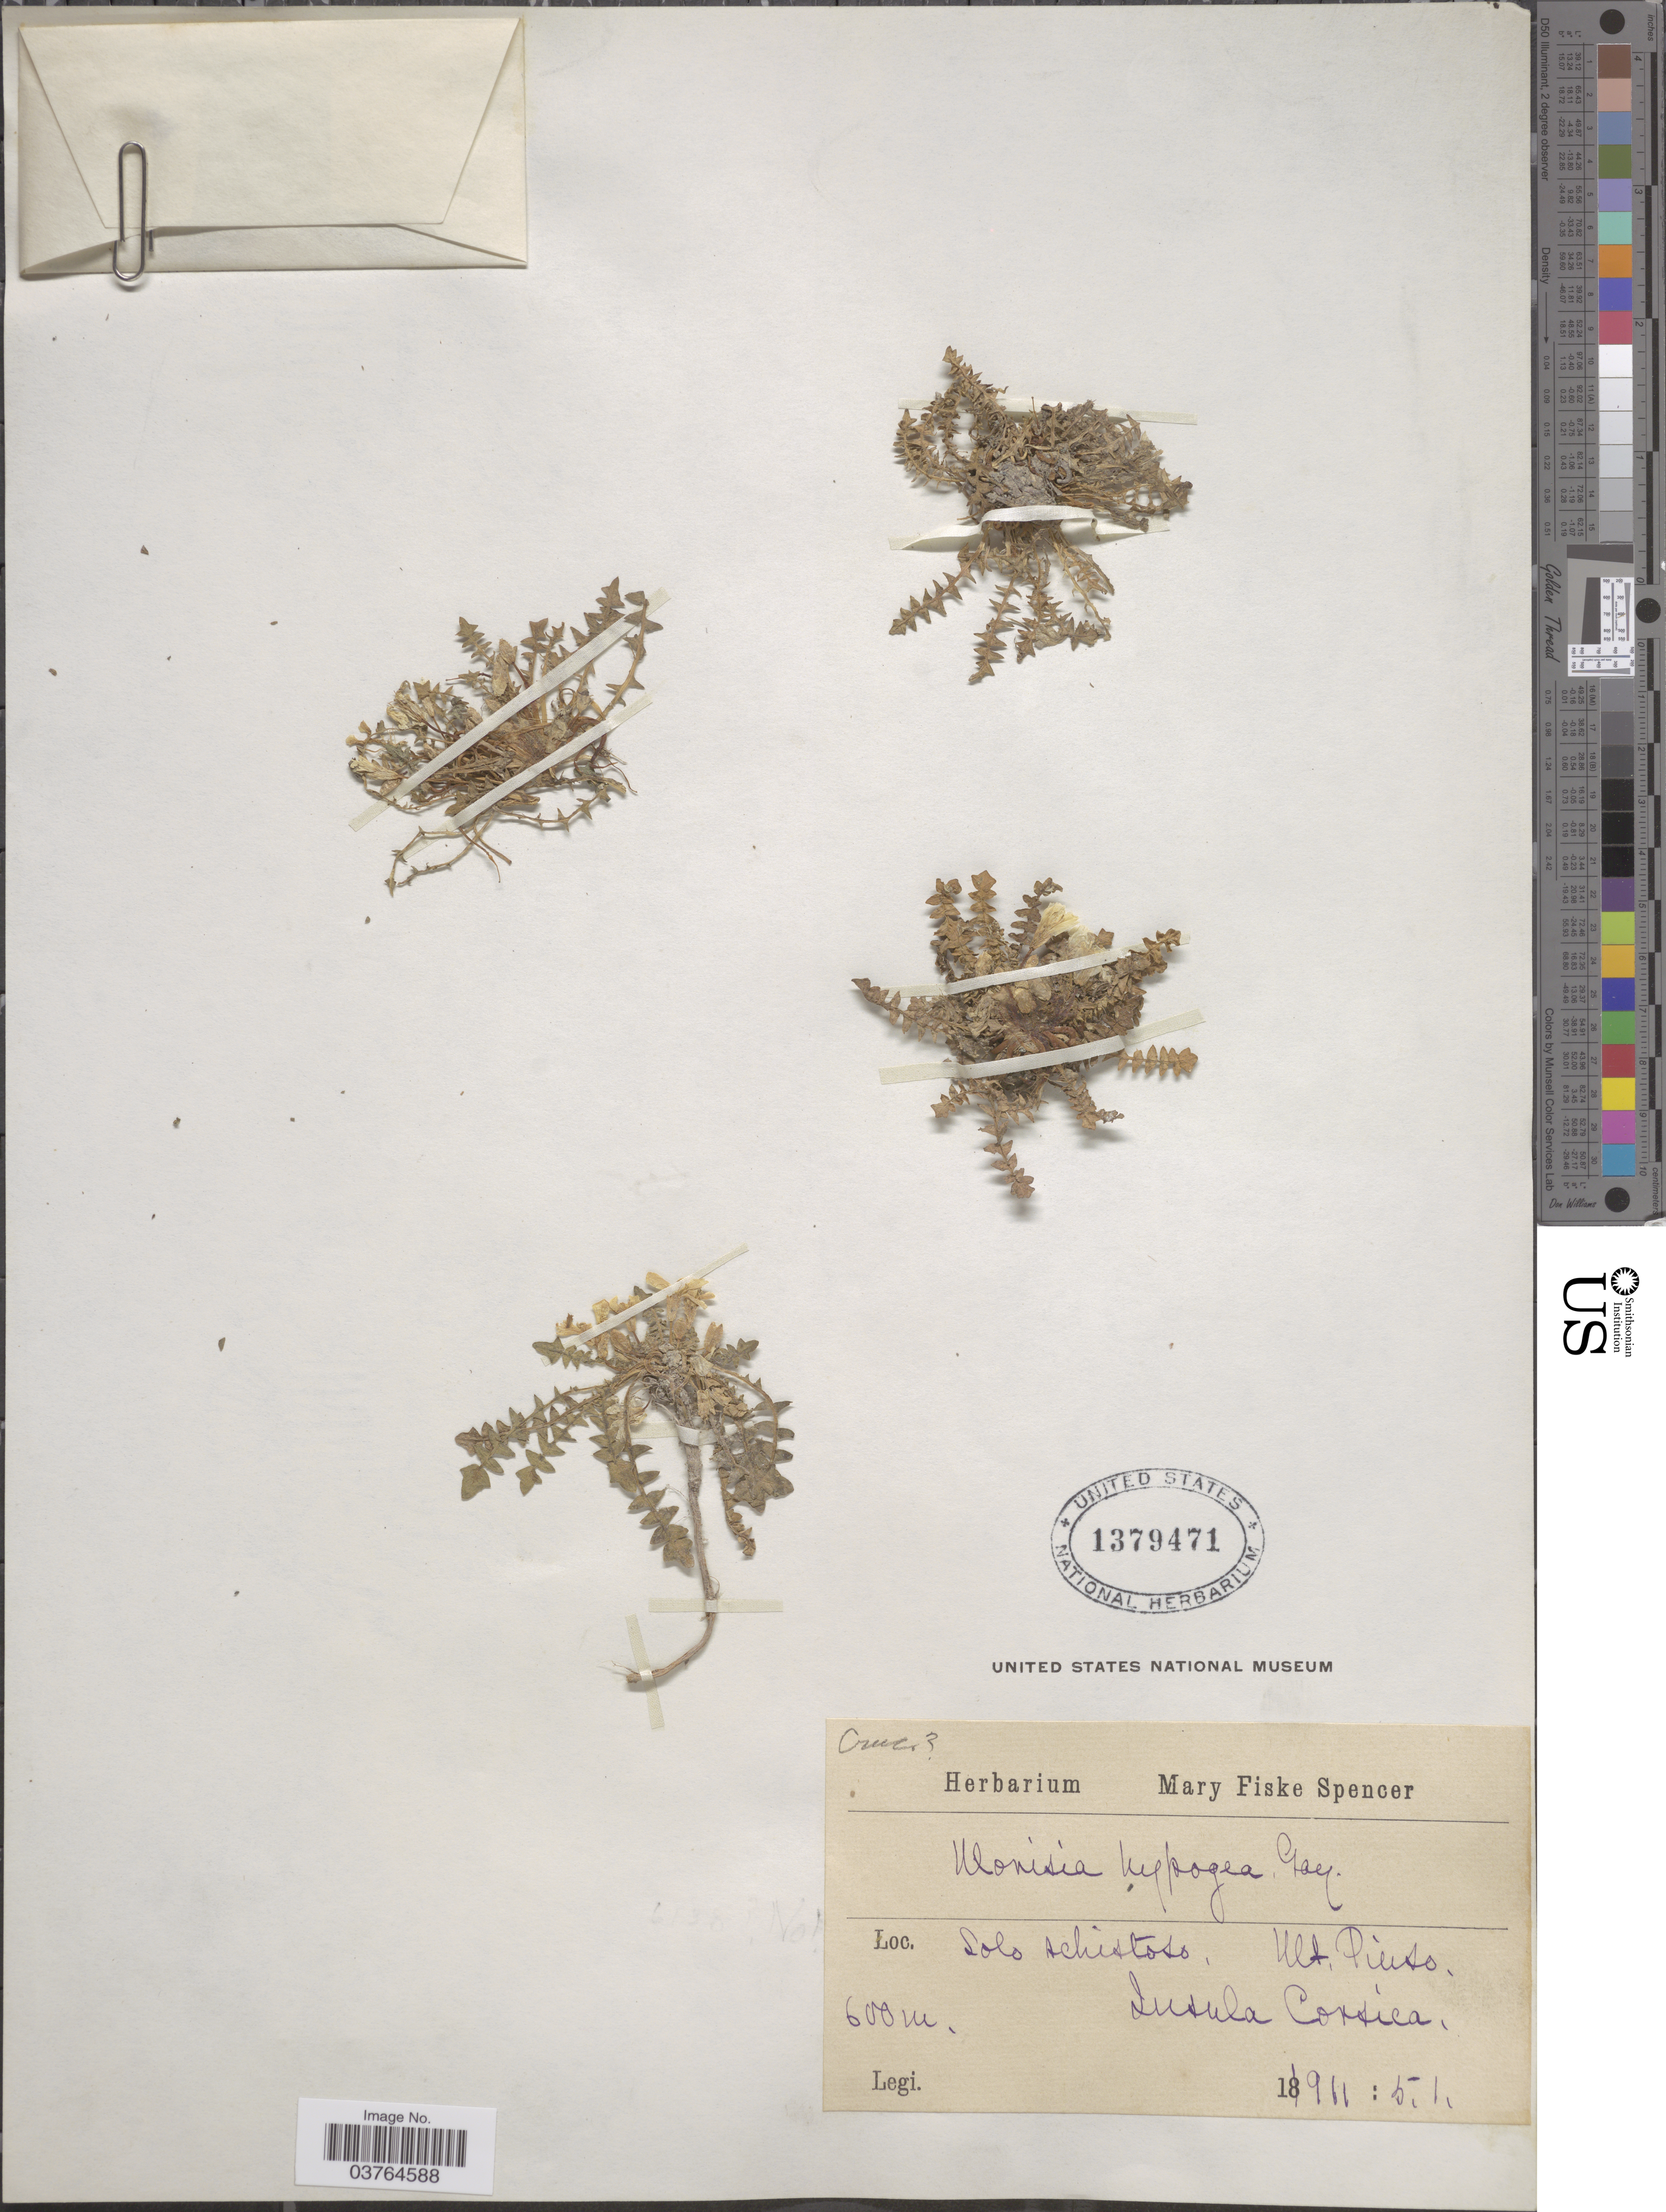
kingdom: Plantae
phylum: Tracheophyta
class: Magnoliopsida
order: Brassicales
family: Brassicaceae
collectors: ex herb. Spencer, Mary Fiske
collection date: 1911-01-05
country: France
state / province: Corsica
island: Corse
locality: Solo schistoso, Mt. Piuso [interpreted], Insula Corsica.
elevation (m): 600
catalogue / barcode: US 1379471